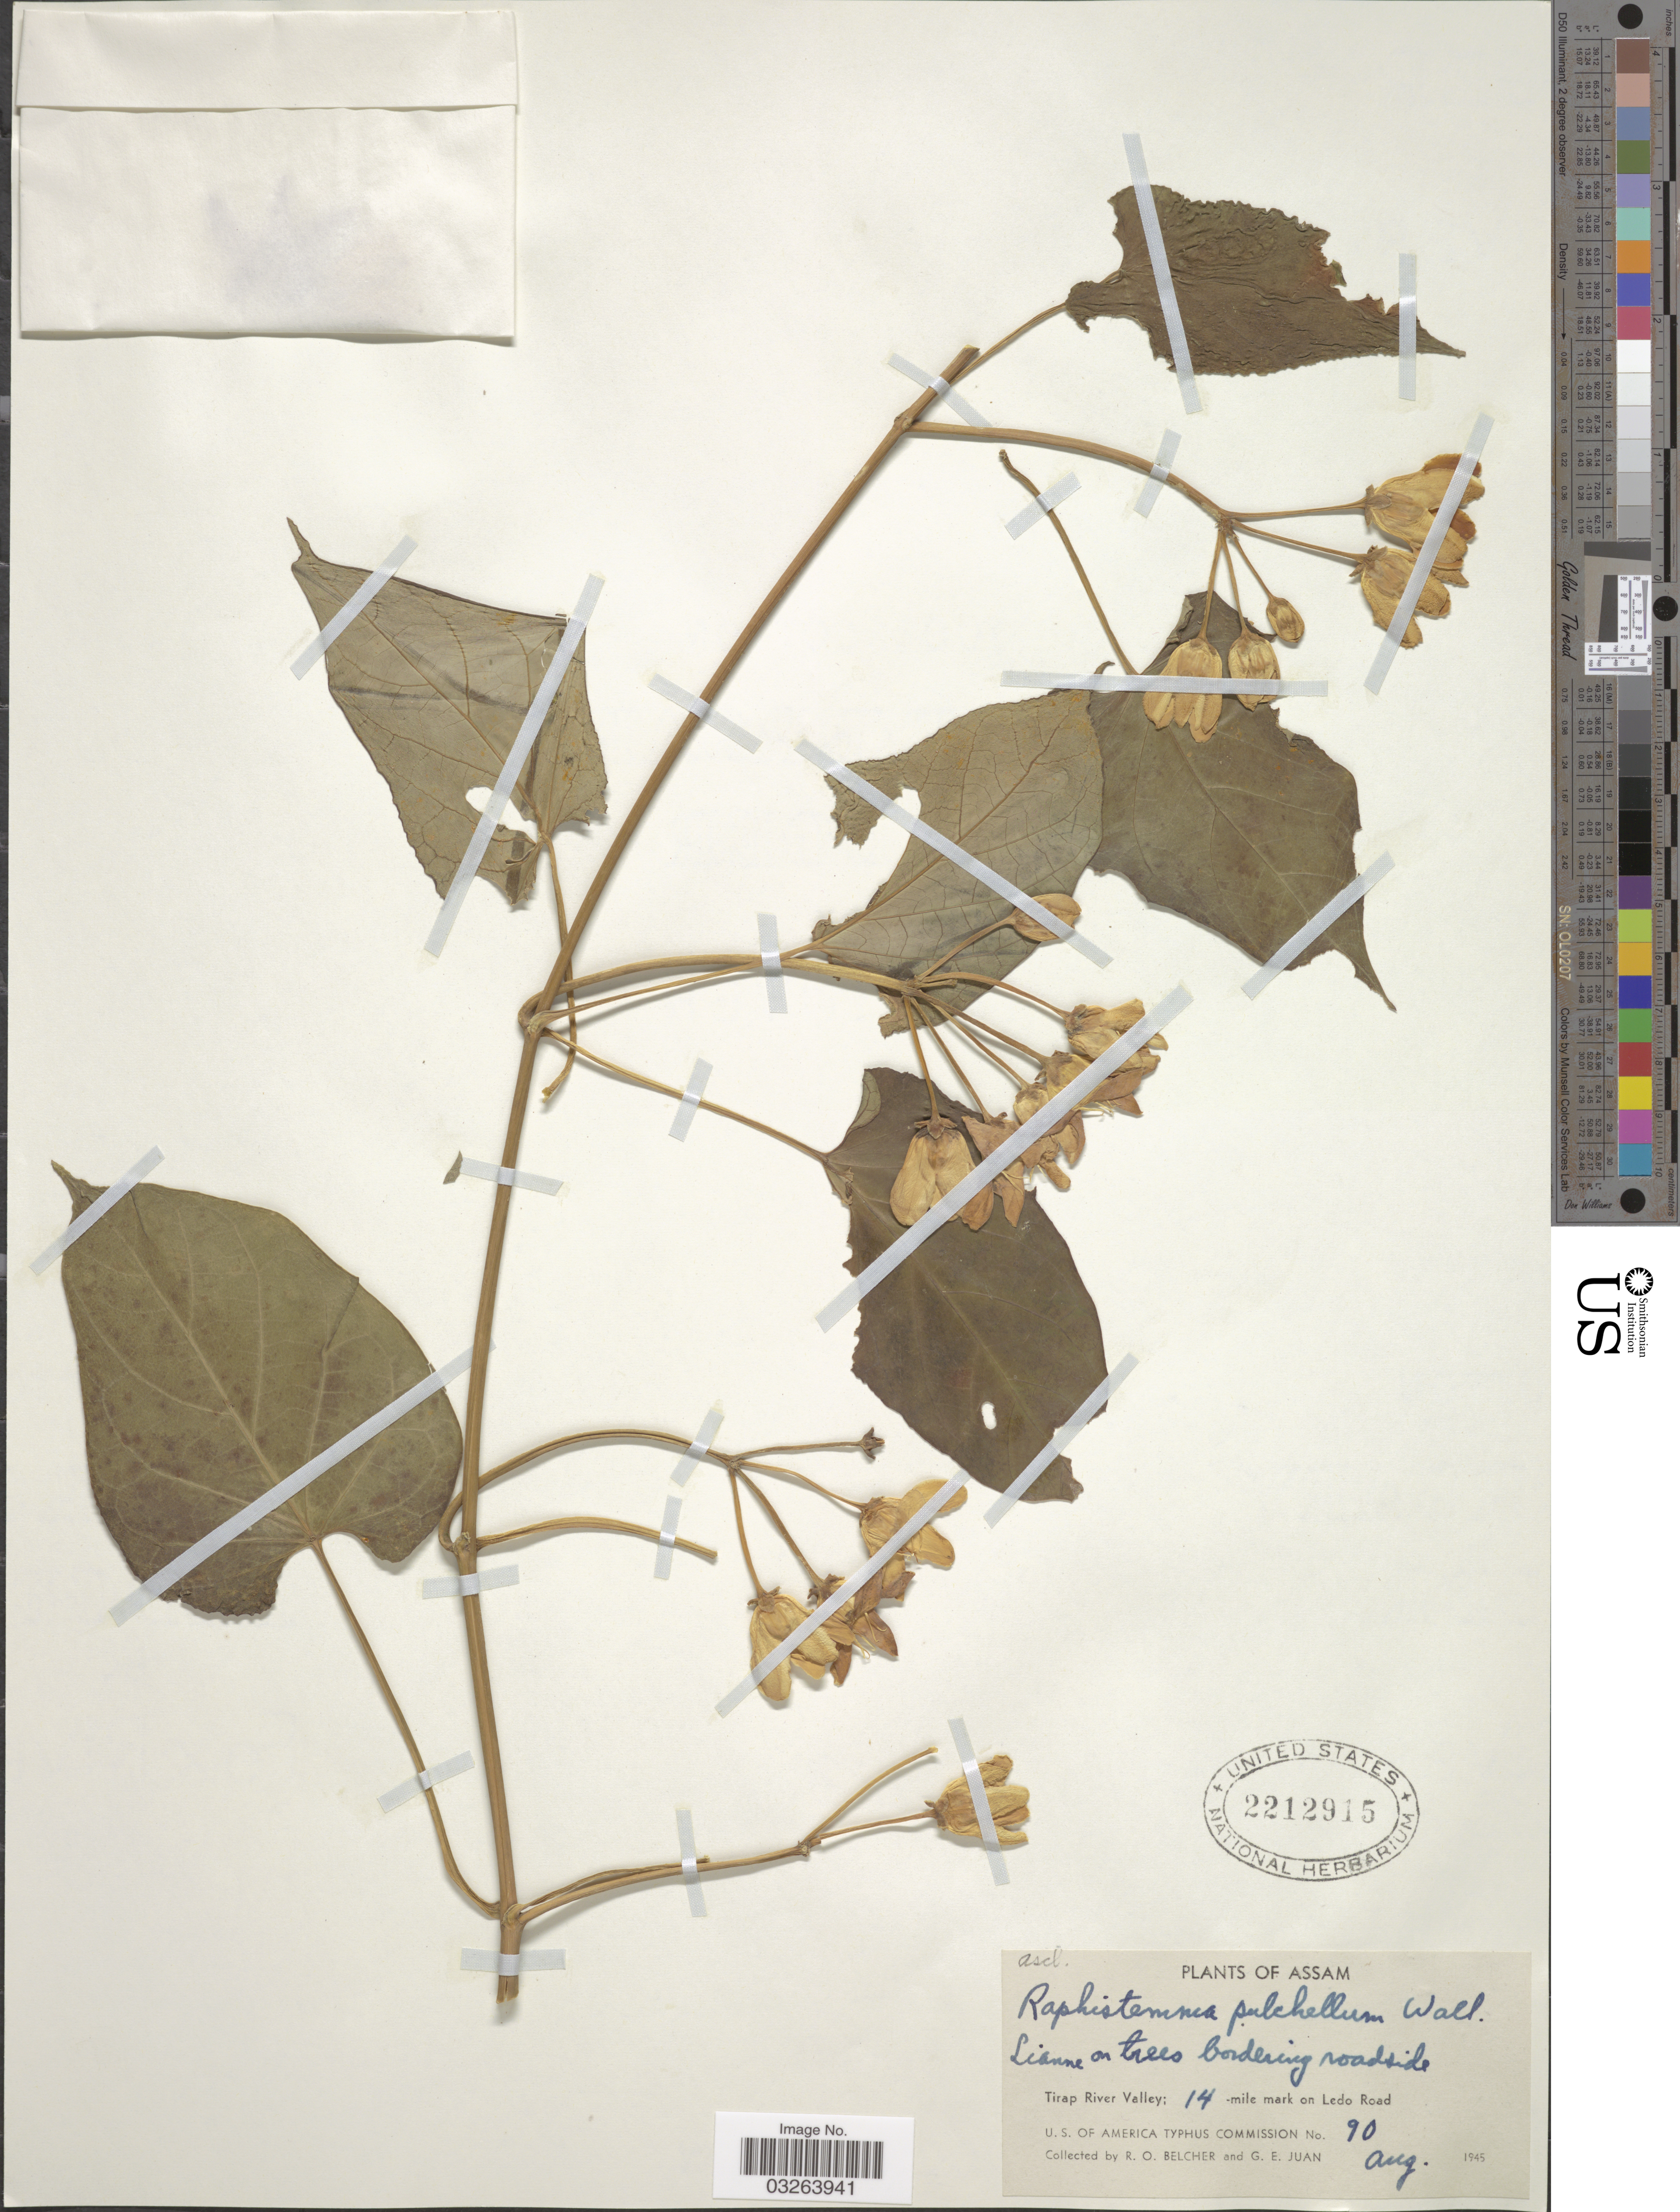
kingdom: Plantae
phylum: Tracheophyta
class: Magnoliopsida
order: Gentianales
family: Apocynaceae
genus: Raphistemma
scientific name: Raphistemma pulchellum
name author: (Roxb.) Wall.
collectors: R. Belcher & G. Juan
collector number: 90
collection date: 1945-08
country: India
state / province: Assam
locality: Tirap River Valley; 14-mile mark on Ledo Road.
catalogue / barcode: US 2212915